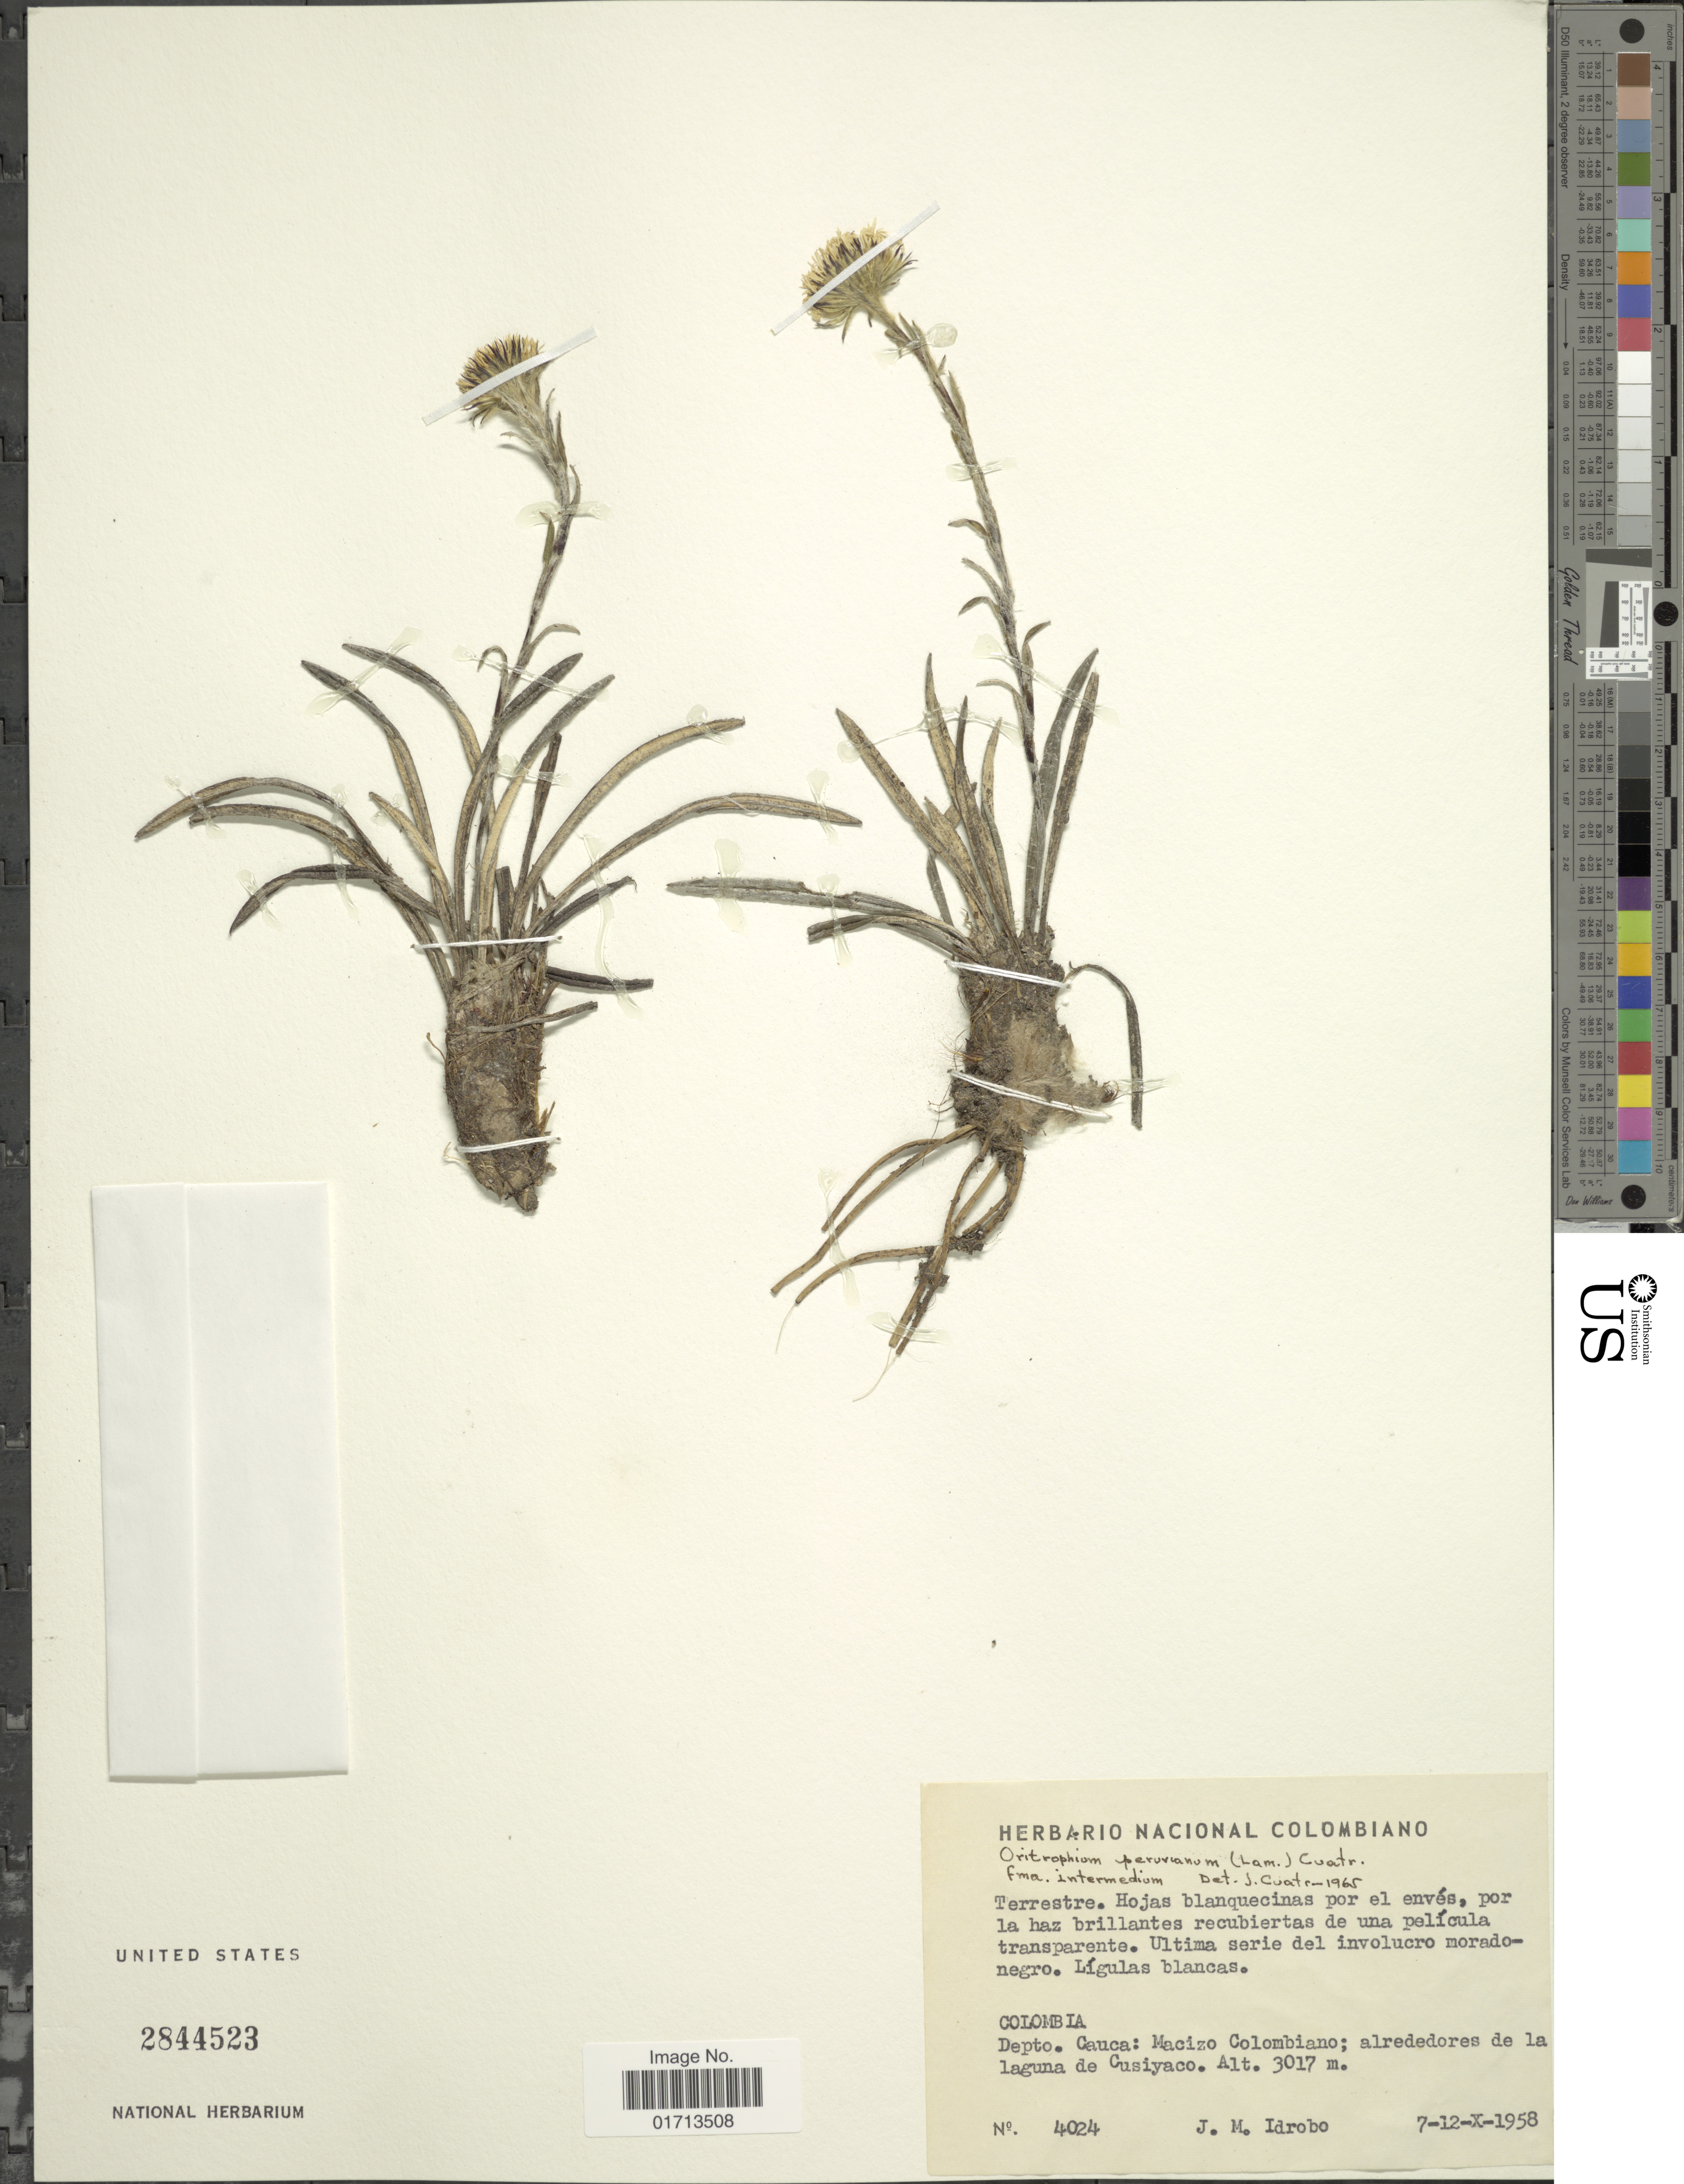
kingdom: Plantae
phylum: Tracheophyta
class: Magnoliopsida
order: Asterales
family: Asteraceae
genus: Oritrophium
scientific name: Oritrophium peruvianum f. intermedium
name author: Cuatrec.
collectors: J. M. Idrobo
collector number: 4024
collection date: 1958-10-07/1958-10-12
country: Colombia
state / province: Cauca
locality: Macizo Colombiano; alrededores de la laguna de Cusiyaco.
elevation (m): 3017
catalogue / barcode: US 2844523